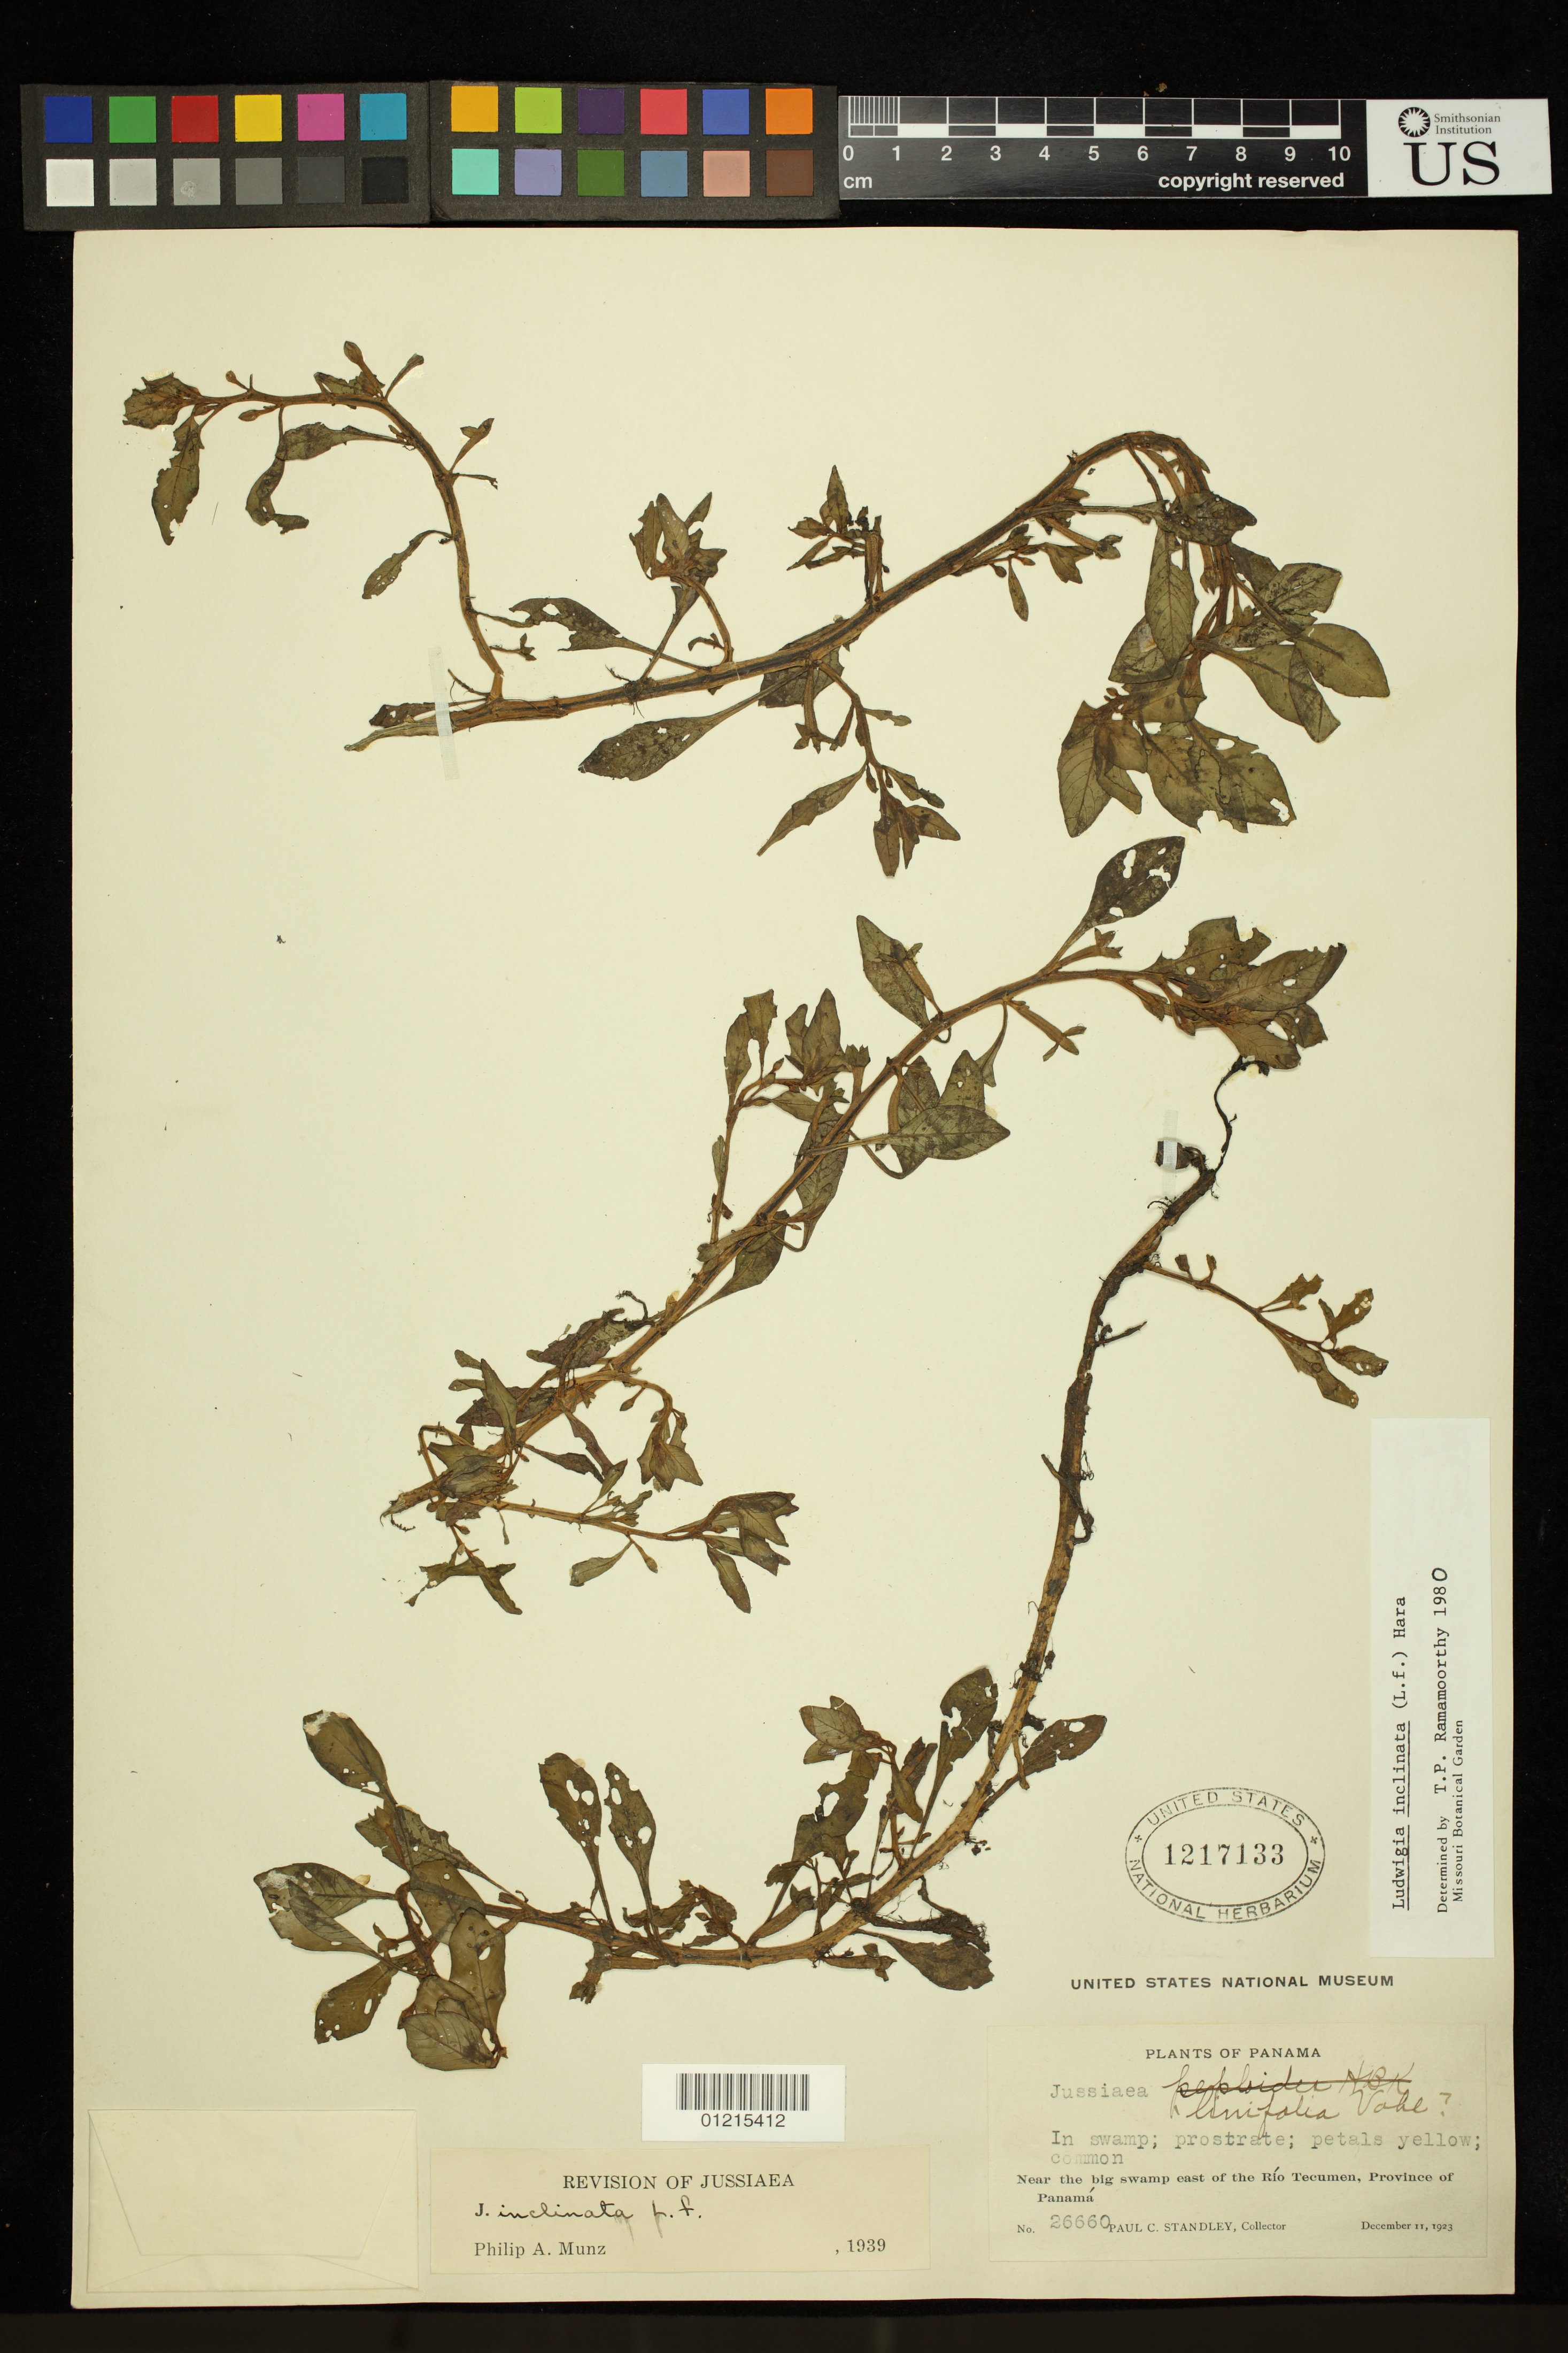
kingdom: Plantae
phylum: Tracheophyta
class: Magnoliopsida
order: Myrtales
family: Onagraceae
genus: Ludwigia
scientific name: Ludwigia inclinata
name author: (L. f.) M. Gómez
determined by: Ramamoorthy, T. P.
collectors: P. C. Standley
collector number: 26660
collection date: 1923-12-11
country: Panama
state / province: Panamá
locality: Near the big swamp E of the Rio Tecumen.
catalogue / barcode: US 1217133